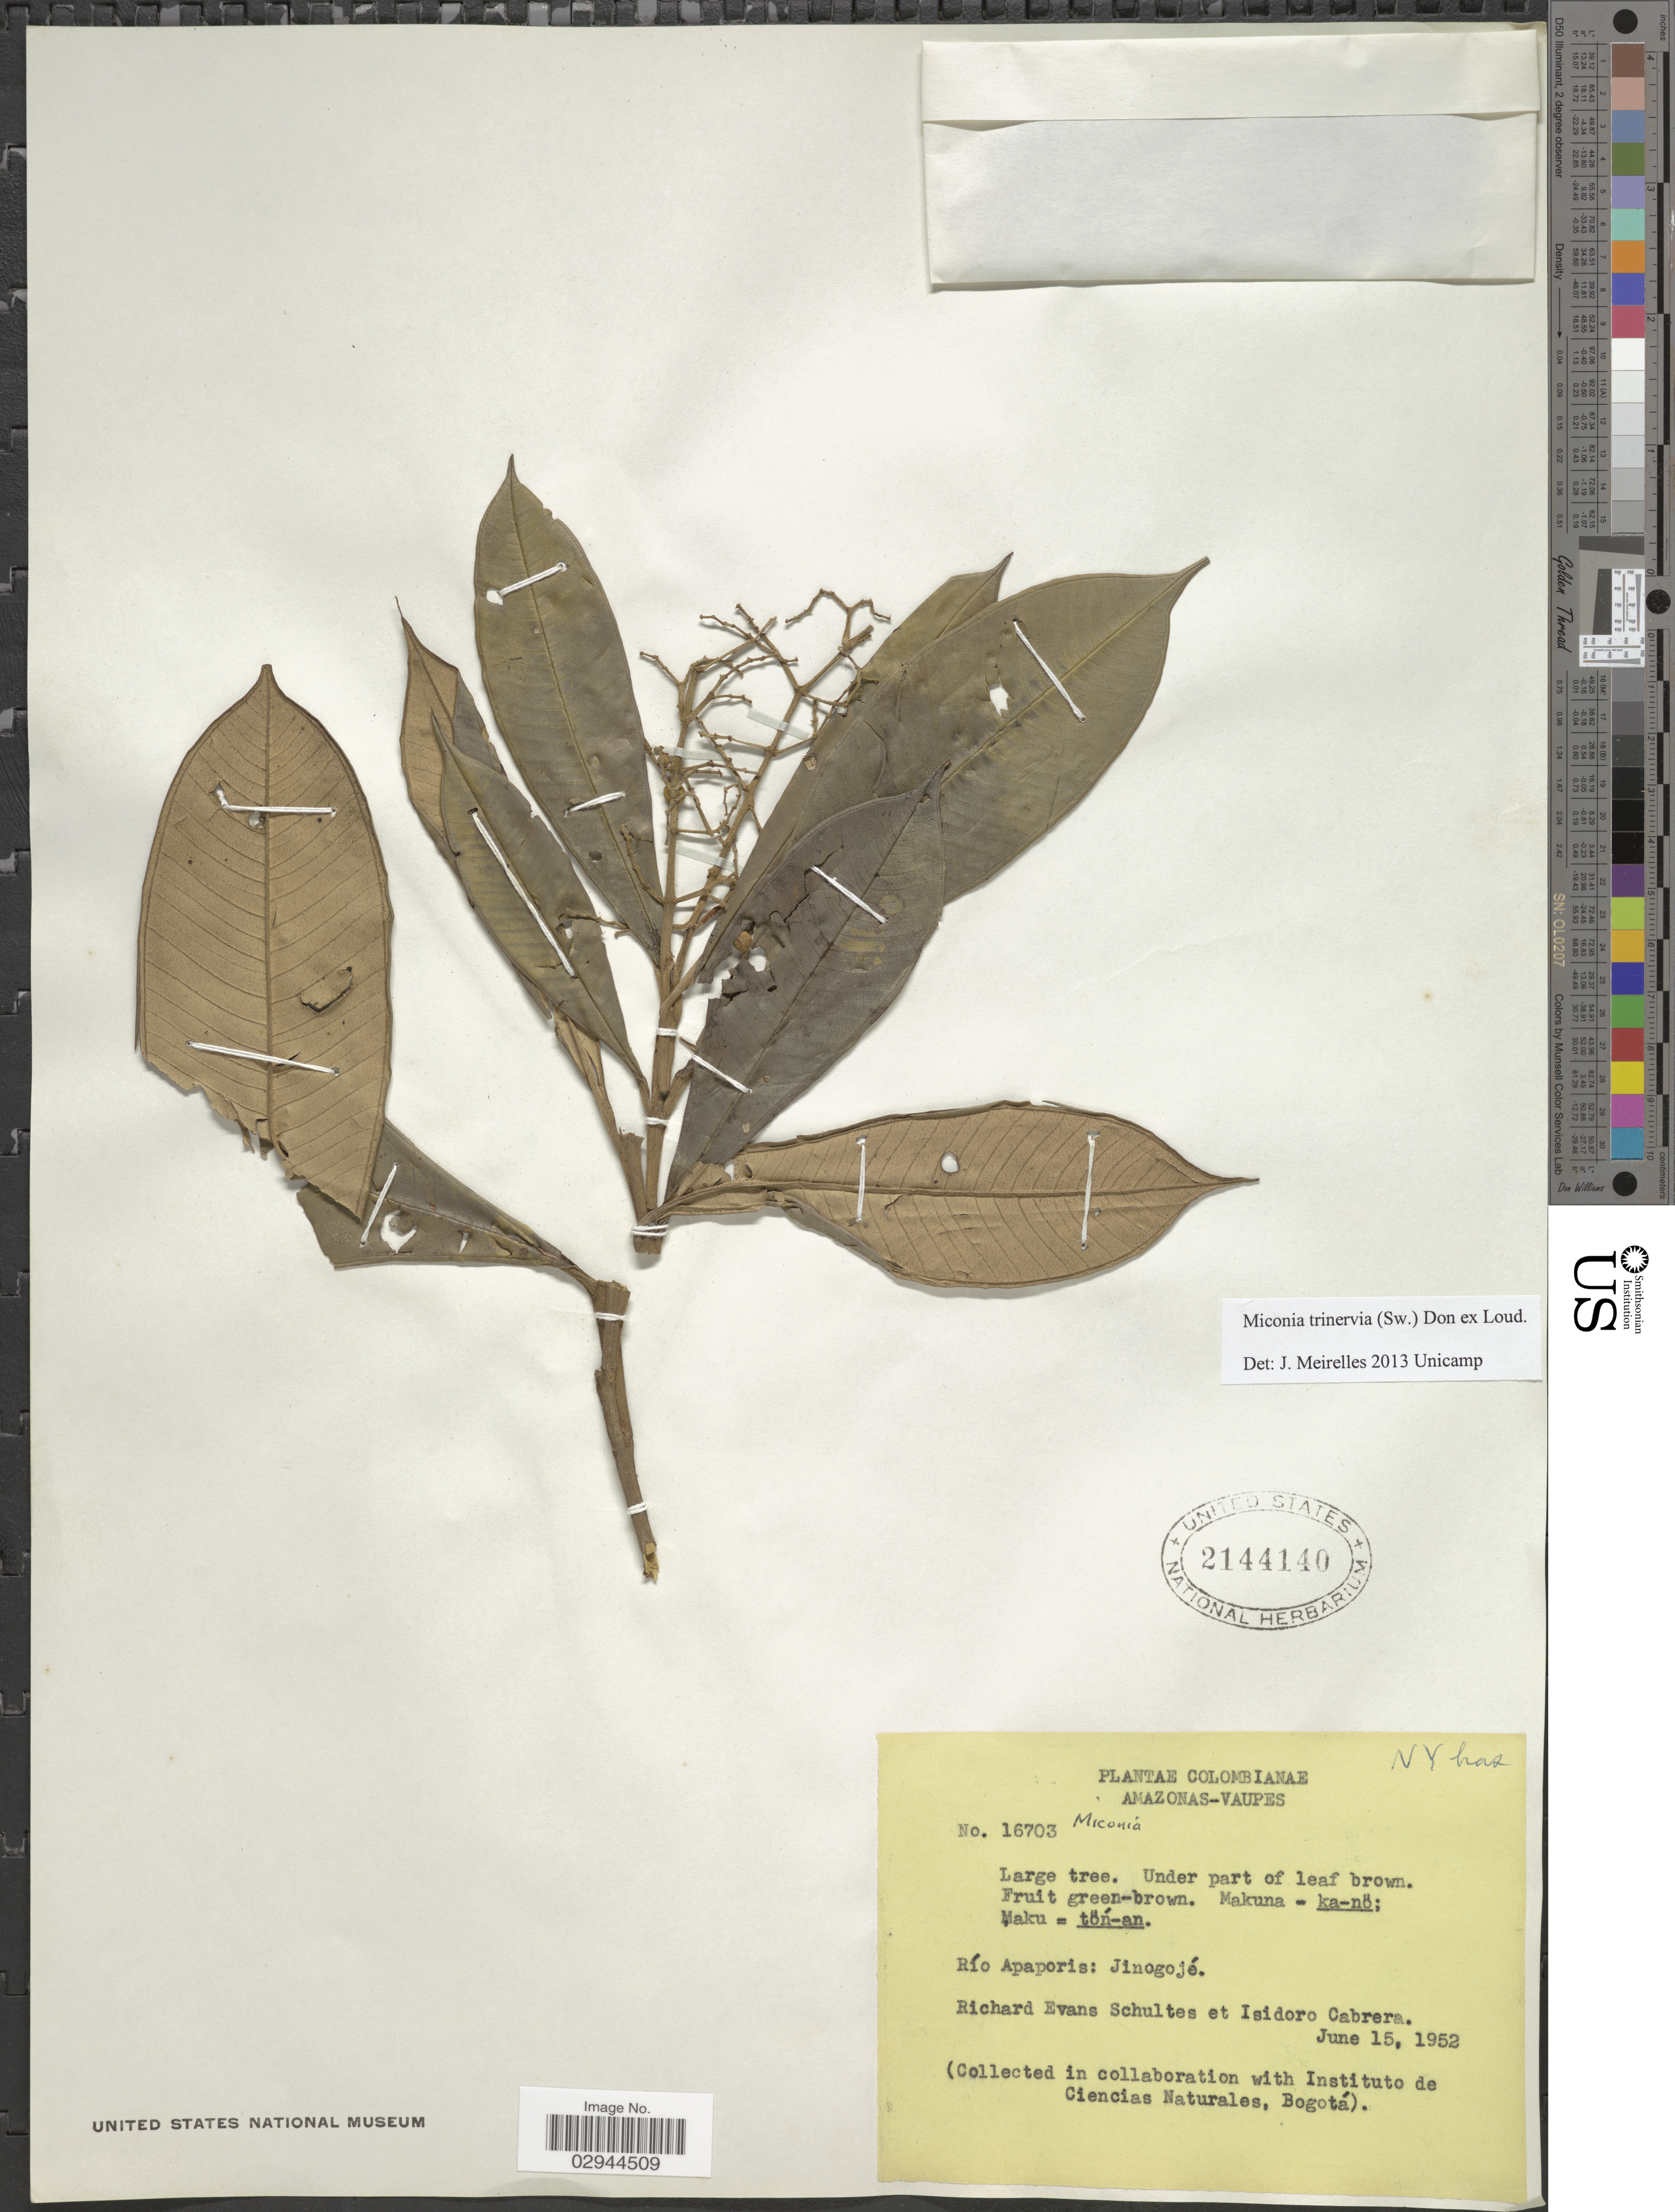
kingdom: Plantae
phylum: Tracheophyta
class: Magnoliopsida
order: Myrtales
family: Melastomataceae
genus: Miconia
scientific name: Miconia trinervia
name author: (Sw.) D. Don ex Loudon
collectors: R. E. Schultes & I. Cabrera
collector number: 16703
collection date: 1952-06-15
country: Colombia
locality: Amazonas-Vaupes, Río Apaporis, Jinogojé.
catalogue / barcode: US 2144140